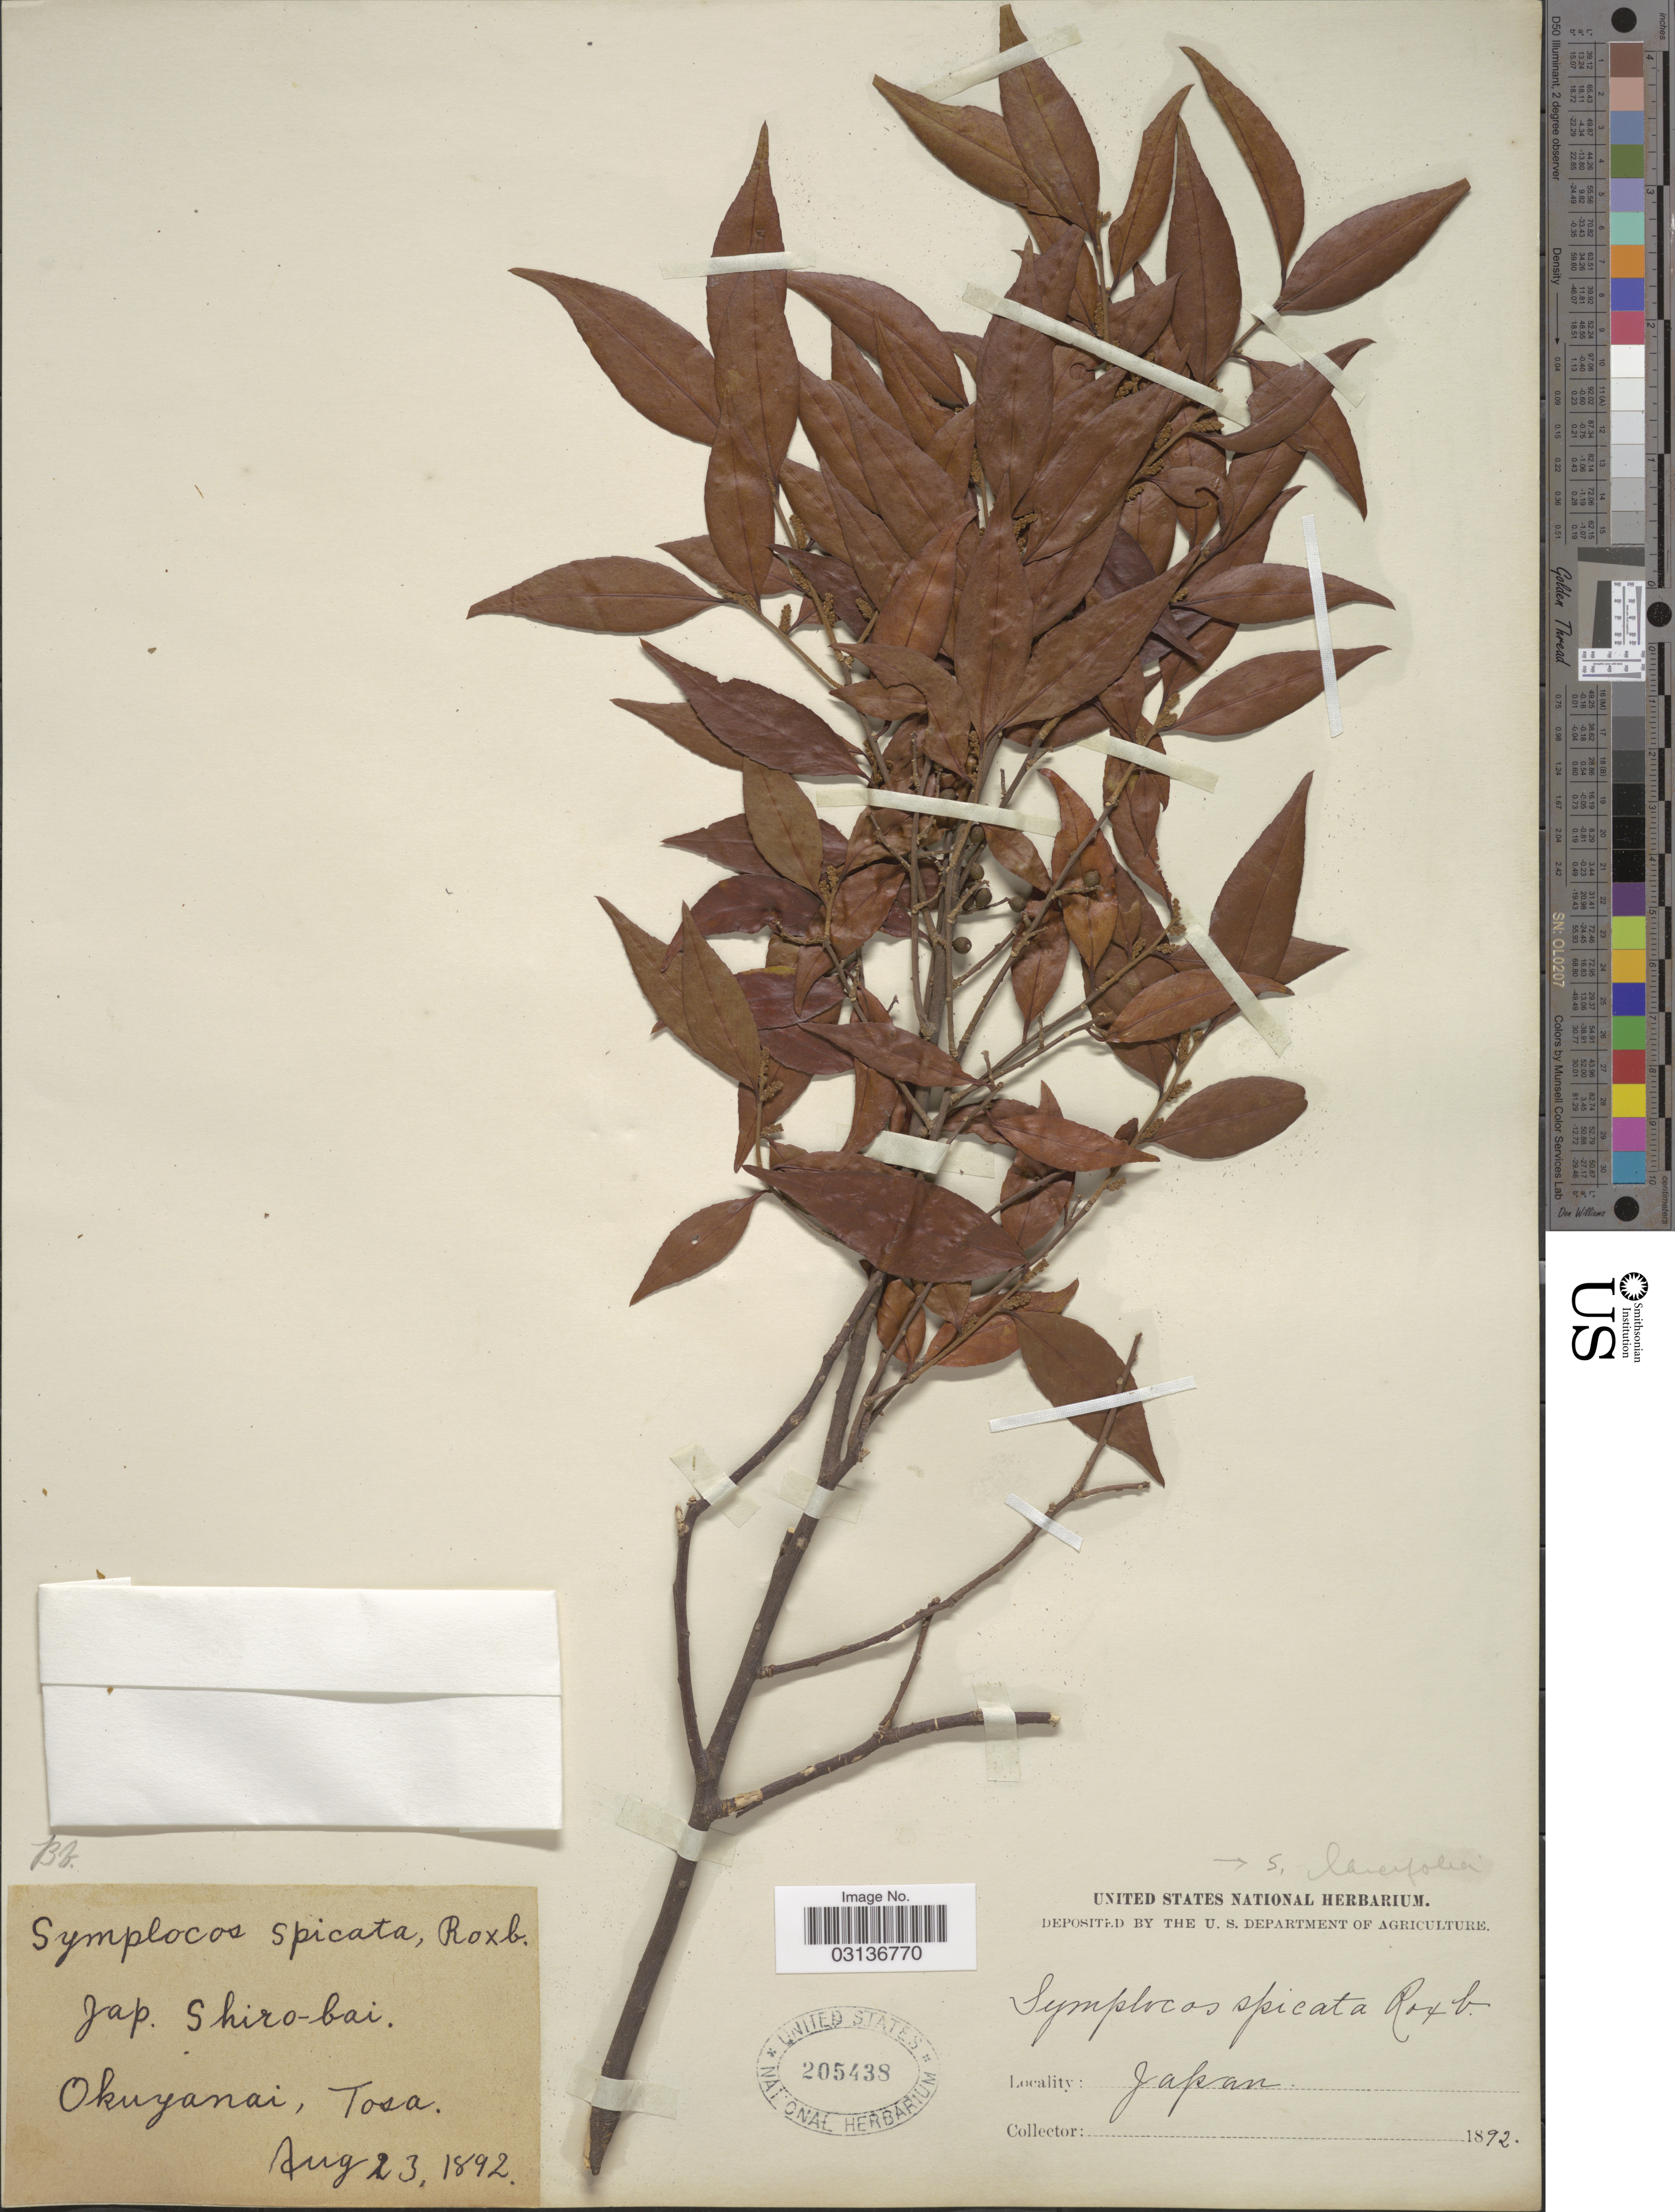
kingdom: Plantae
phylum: Tracheophyta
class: Magnoliopsida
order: Ericales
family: Symplocaceae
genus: Symplocos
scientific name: Symplocos lancifolia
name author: Siebert & Zucc.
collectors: ex herb. United States National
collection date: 1892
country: Japan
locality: Okuyanai, Tosa.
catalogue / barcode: US 205438